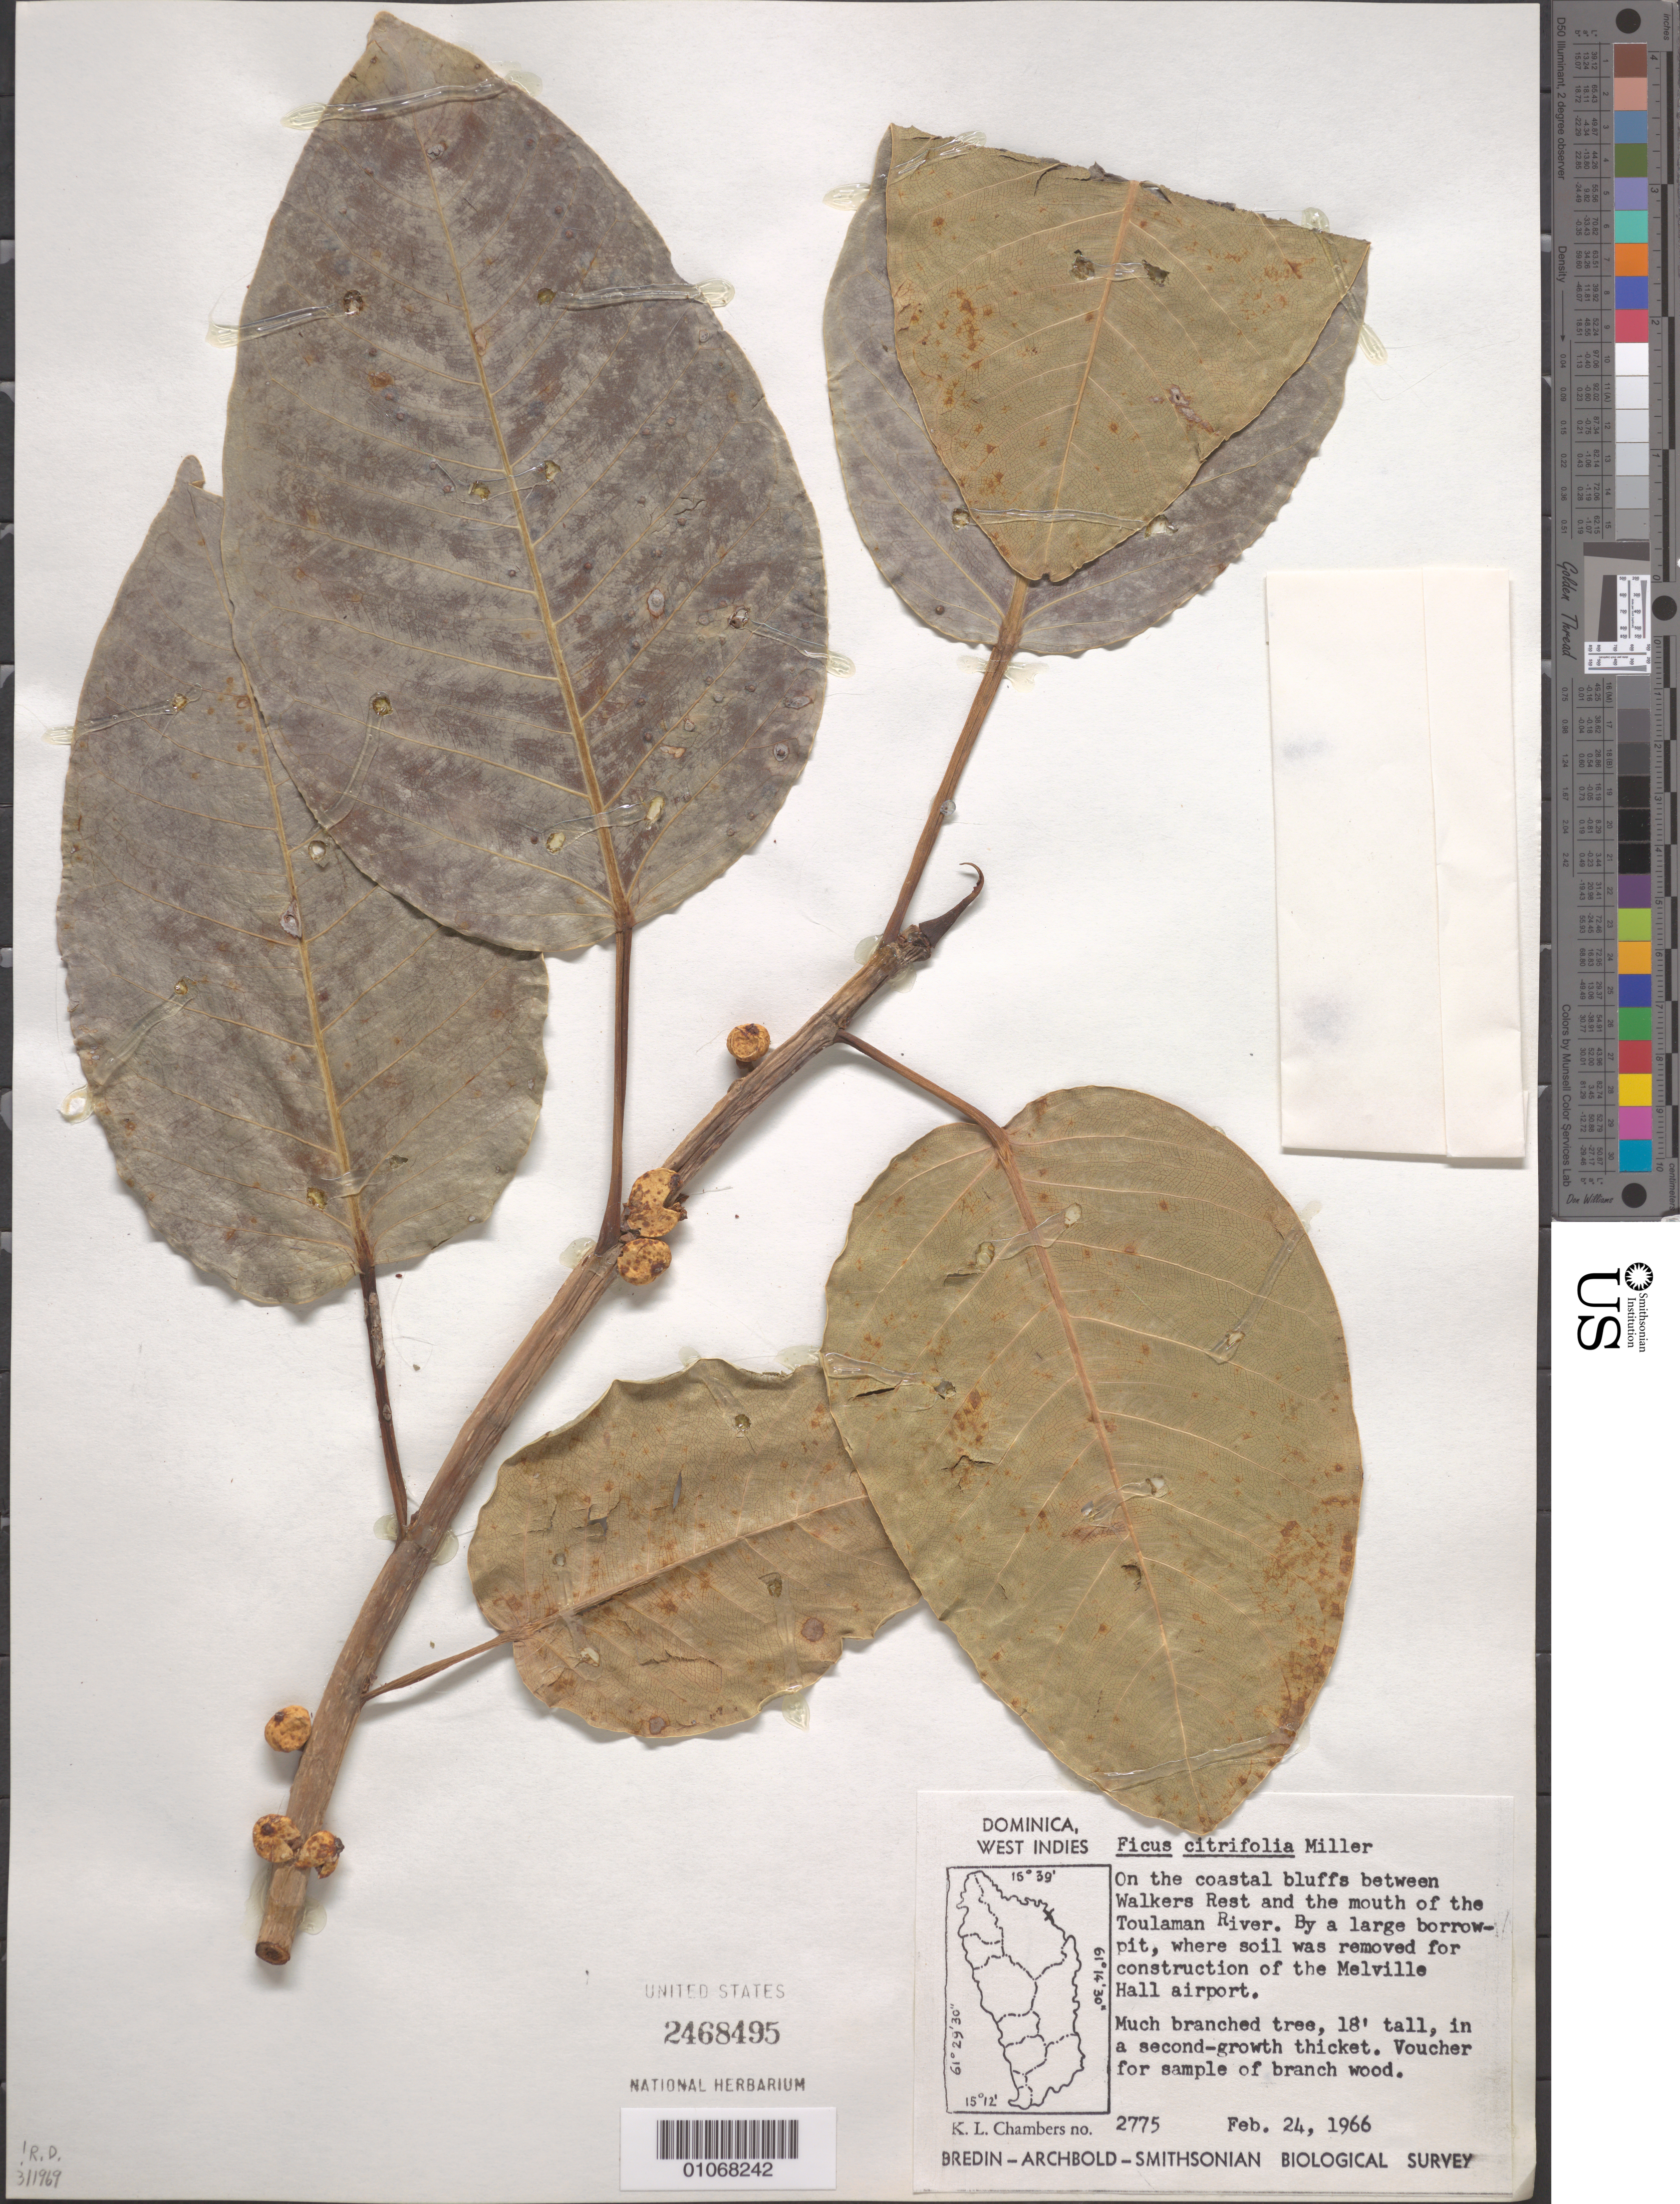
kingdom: Plantae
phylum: Tracheophyta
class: Magnoliopsida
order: Rosales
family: Moraceae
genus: Ficus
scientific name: Ficus citrifolia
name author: Mill.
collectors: D. H. Nicolson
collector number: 2775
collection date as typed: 24 Feb 1966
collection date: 1966-02-24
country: Dominica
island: Dominica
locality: On the coastal bluffe between Walkers rest and the Mouth of the Toulaman River.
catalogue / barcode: US 2468495